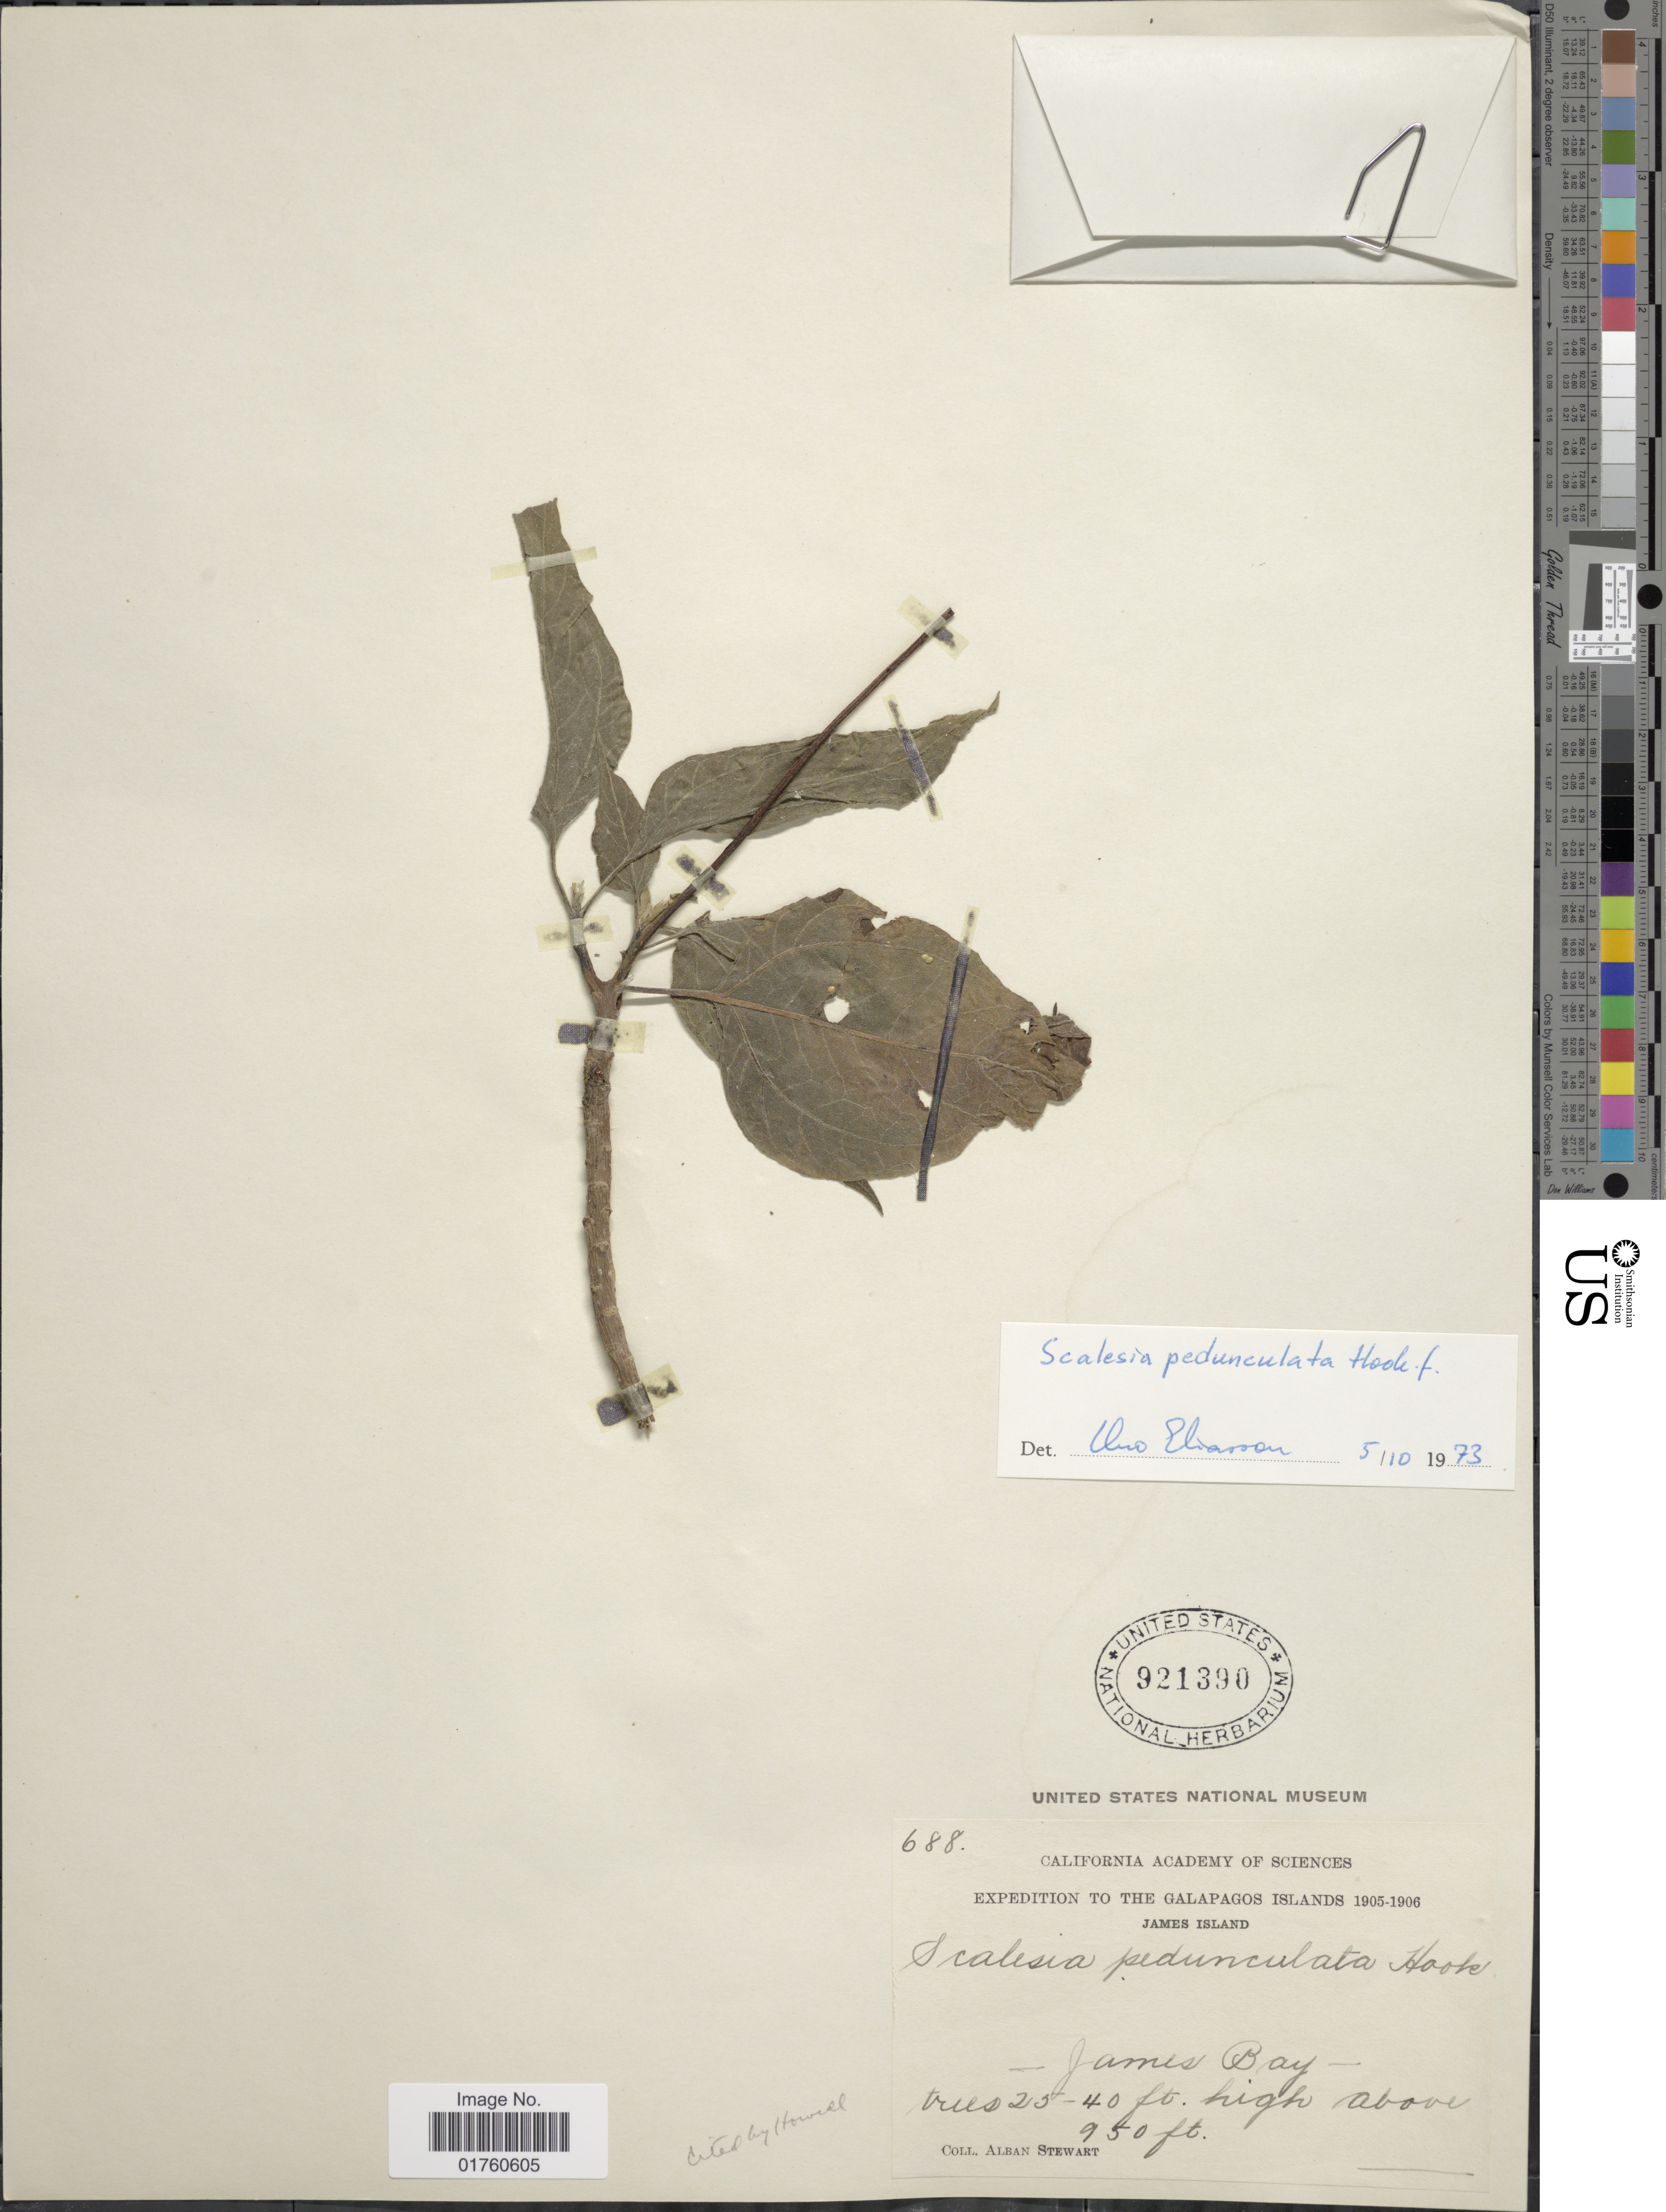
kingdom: Plantae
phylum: Tracheophyta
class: Magnoliopsida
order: Asterales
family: Asteraceae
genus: Scalesia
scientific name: Scalesia pedunculata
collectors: A. Stewart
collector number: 688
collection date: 1905/1906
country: Ecuador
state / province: Colón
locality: The Galapagos Island, James Island, James Bay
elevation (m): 290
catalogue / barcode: US 921390